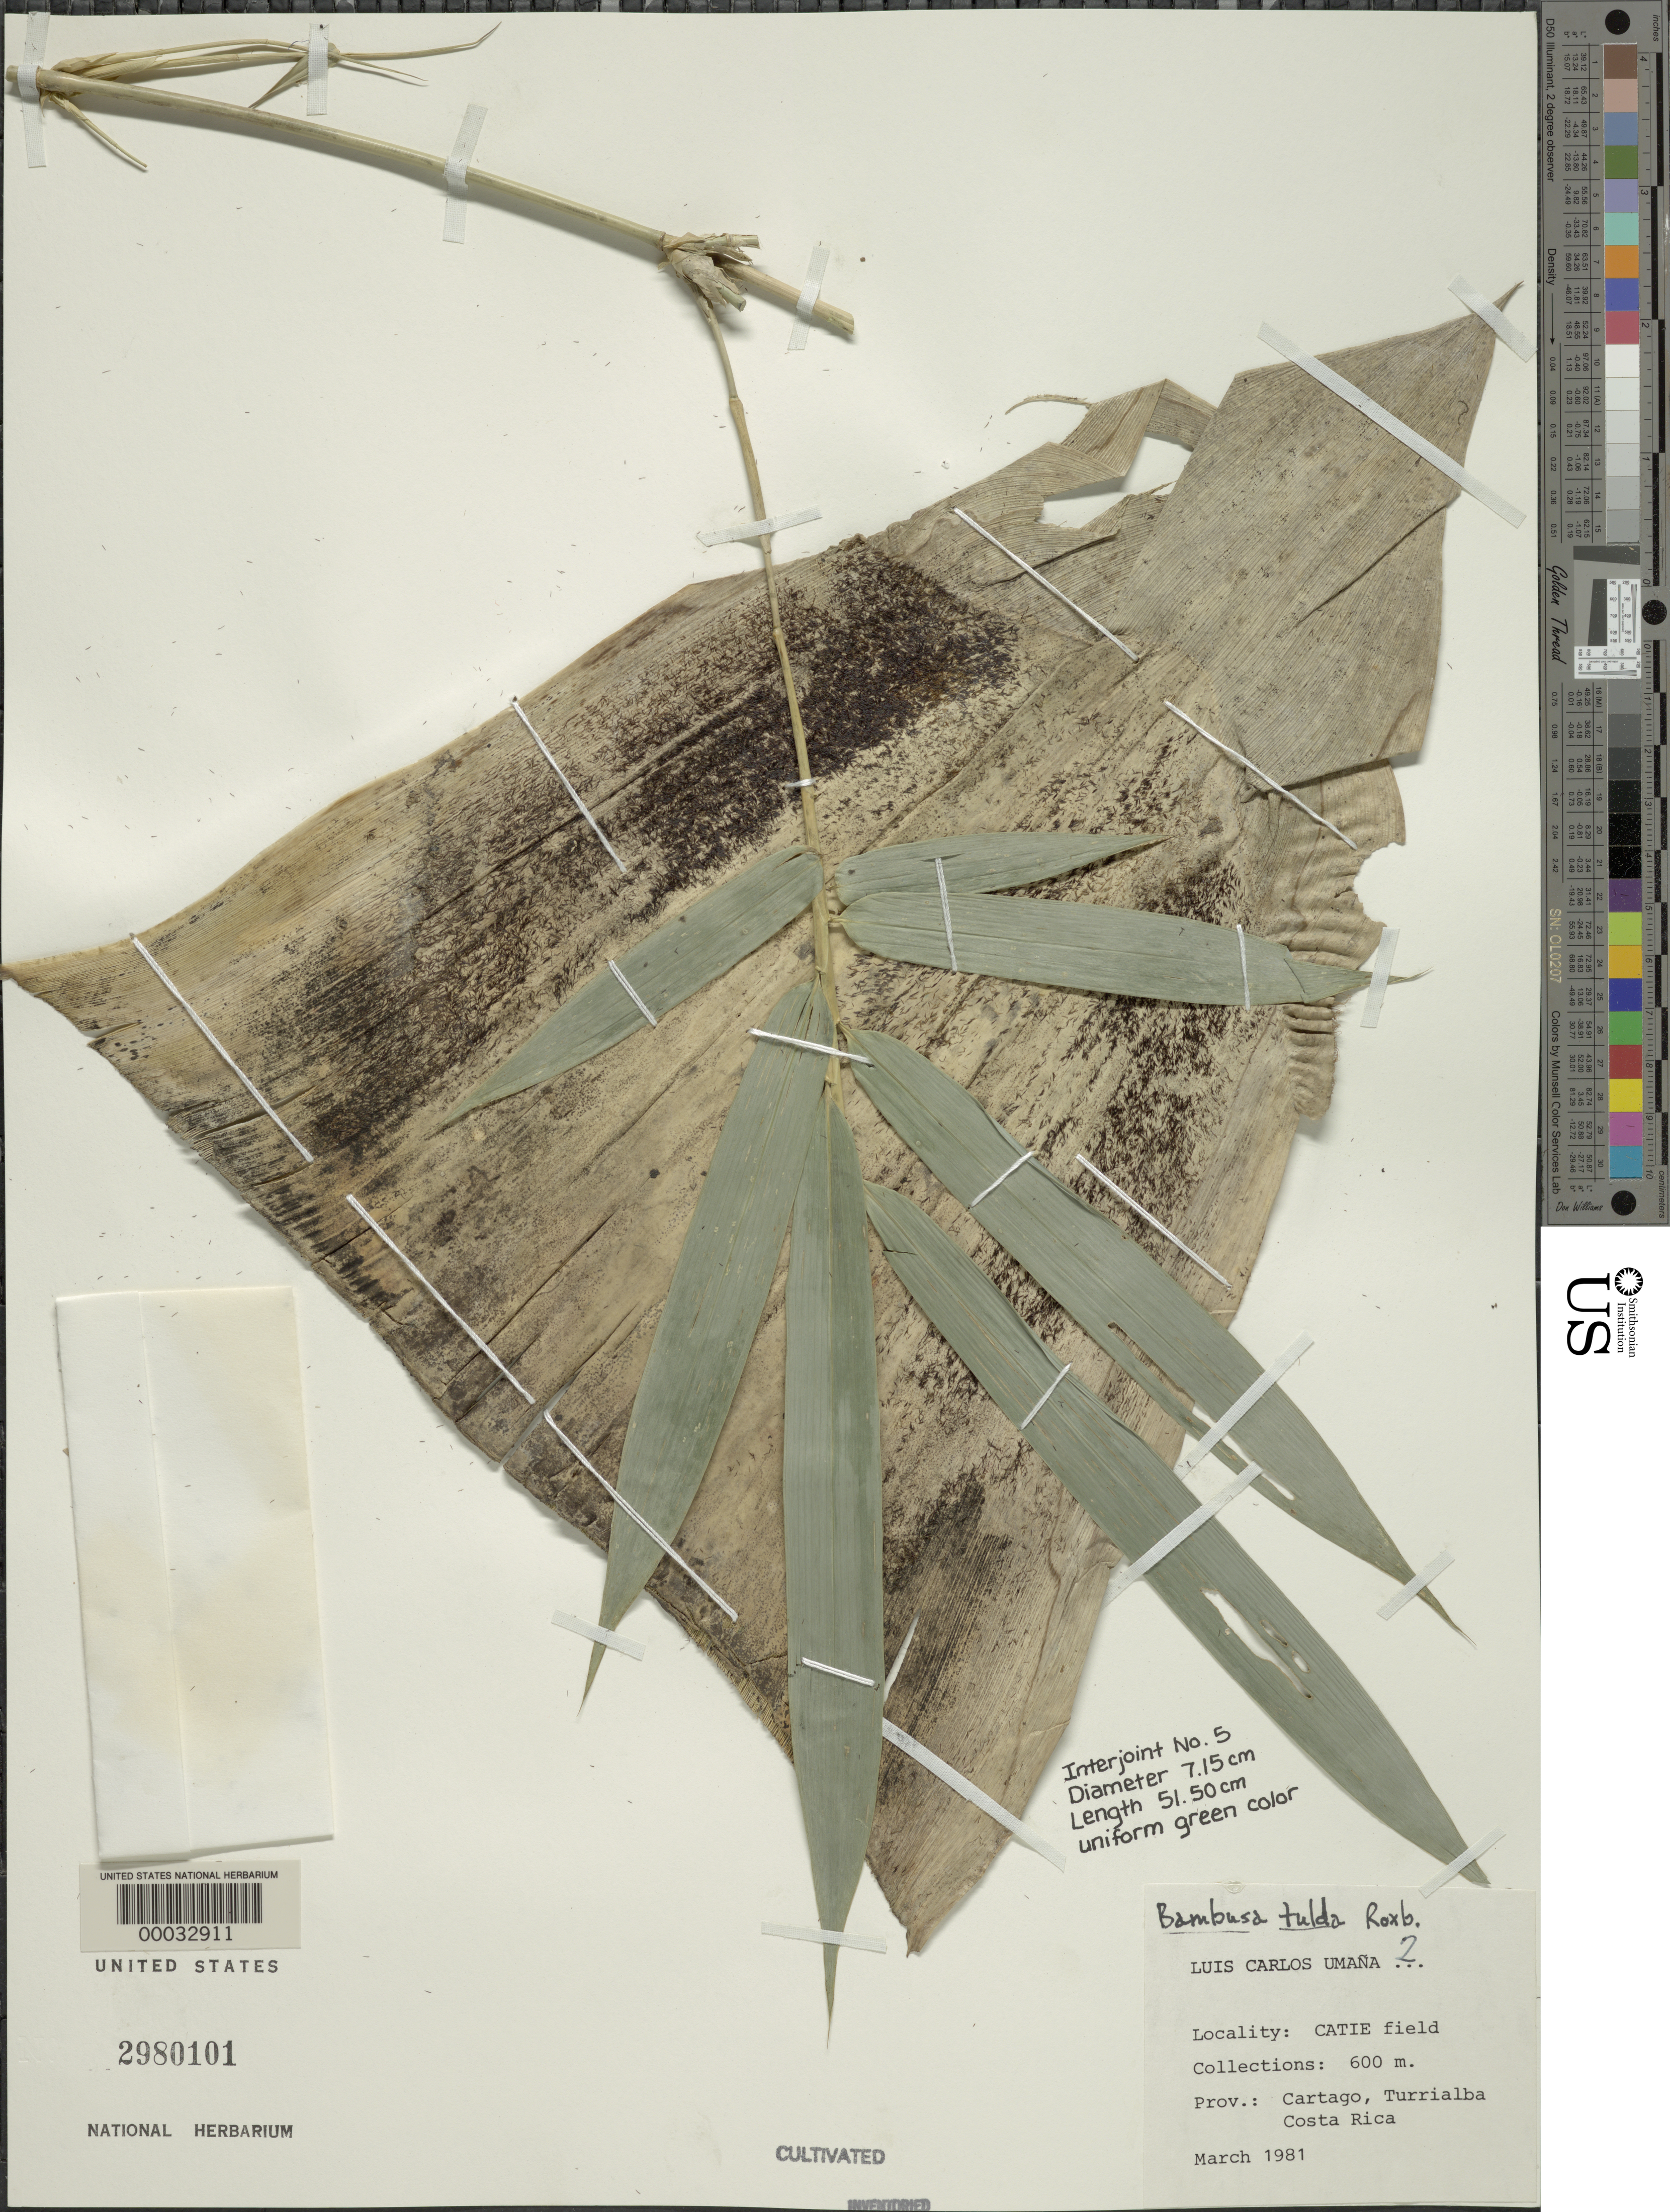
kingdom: Plantae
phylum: Tracheophyta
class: Liliopsida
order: Poales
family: Poaceae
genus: Bambusa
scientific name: Bambusa tulda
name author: Roxb.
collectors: L. C. Umaña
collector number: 2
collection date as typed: Mar 1981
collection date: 1981-03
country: Costa Rica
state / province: Cartago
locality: Catie field, Turrialba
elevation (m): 600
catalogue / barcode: US 2980101